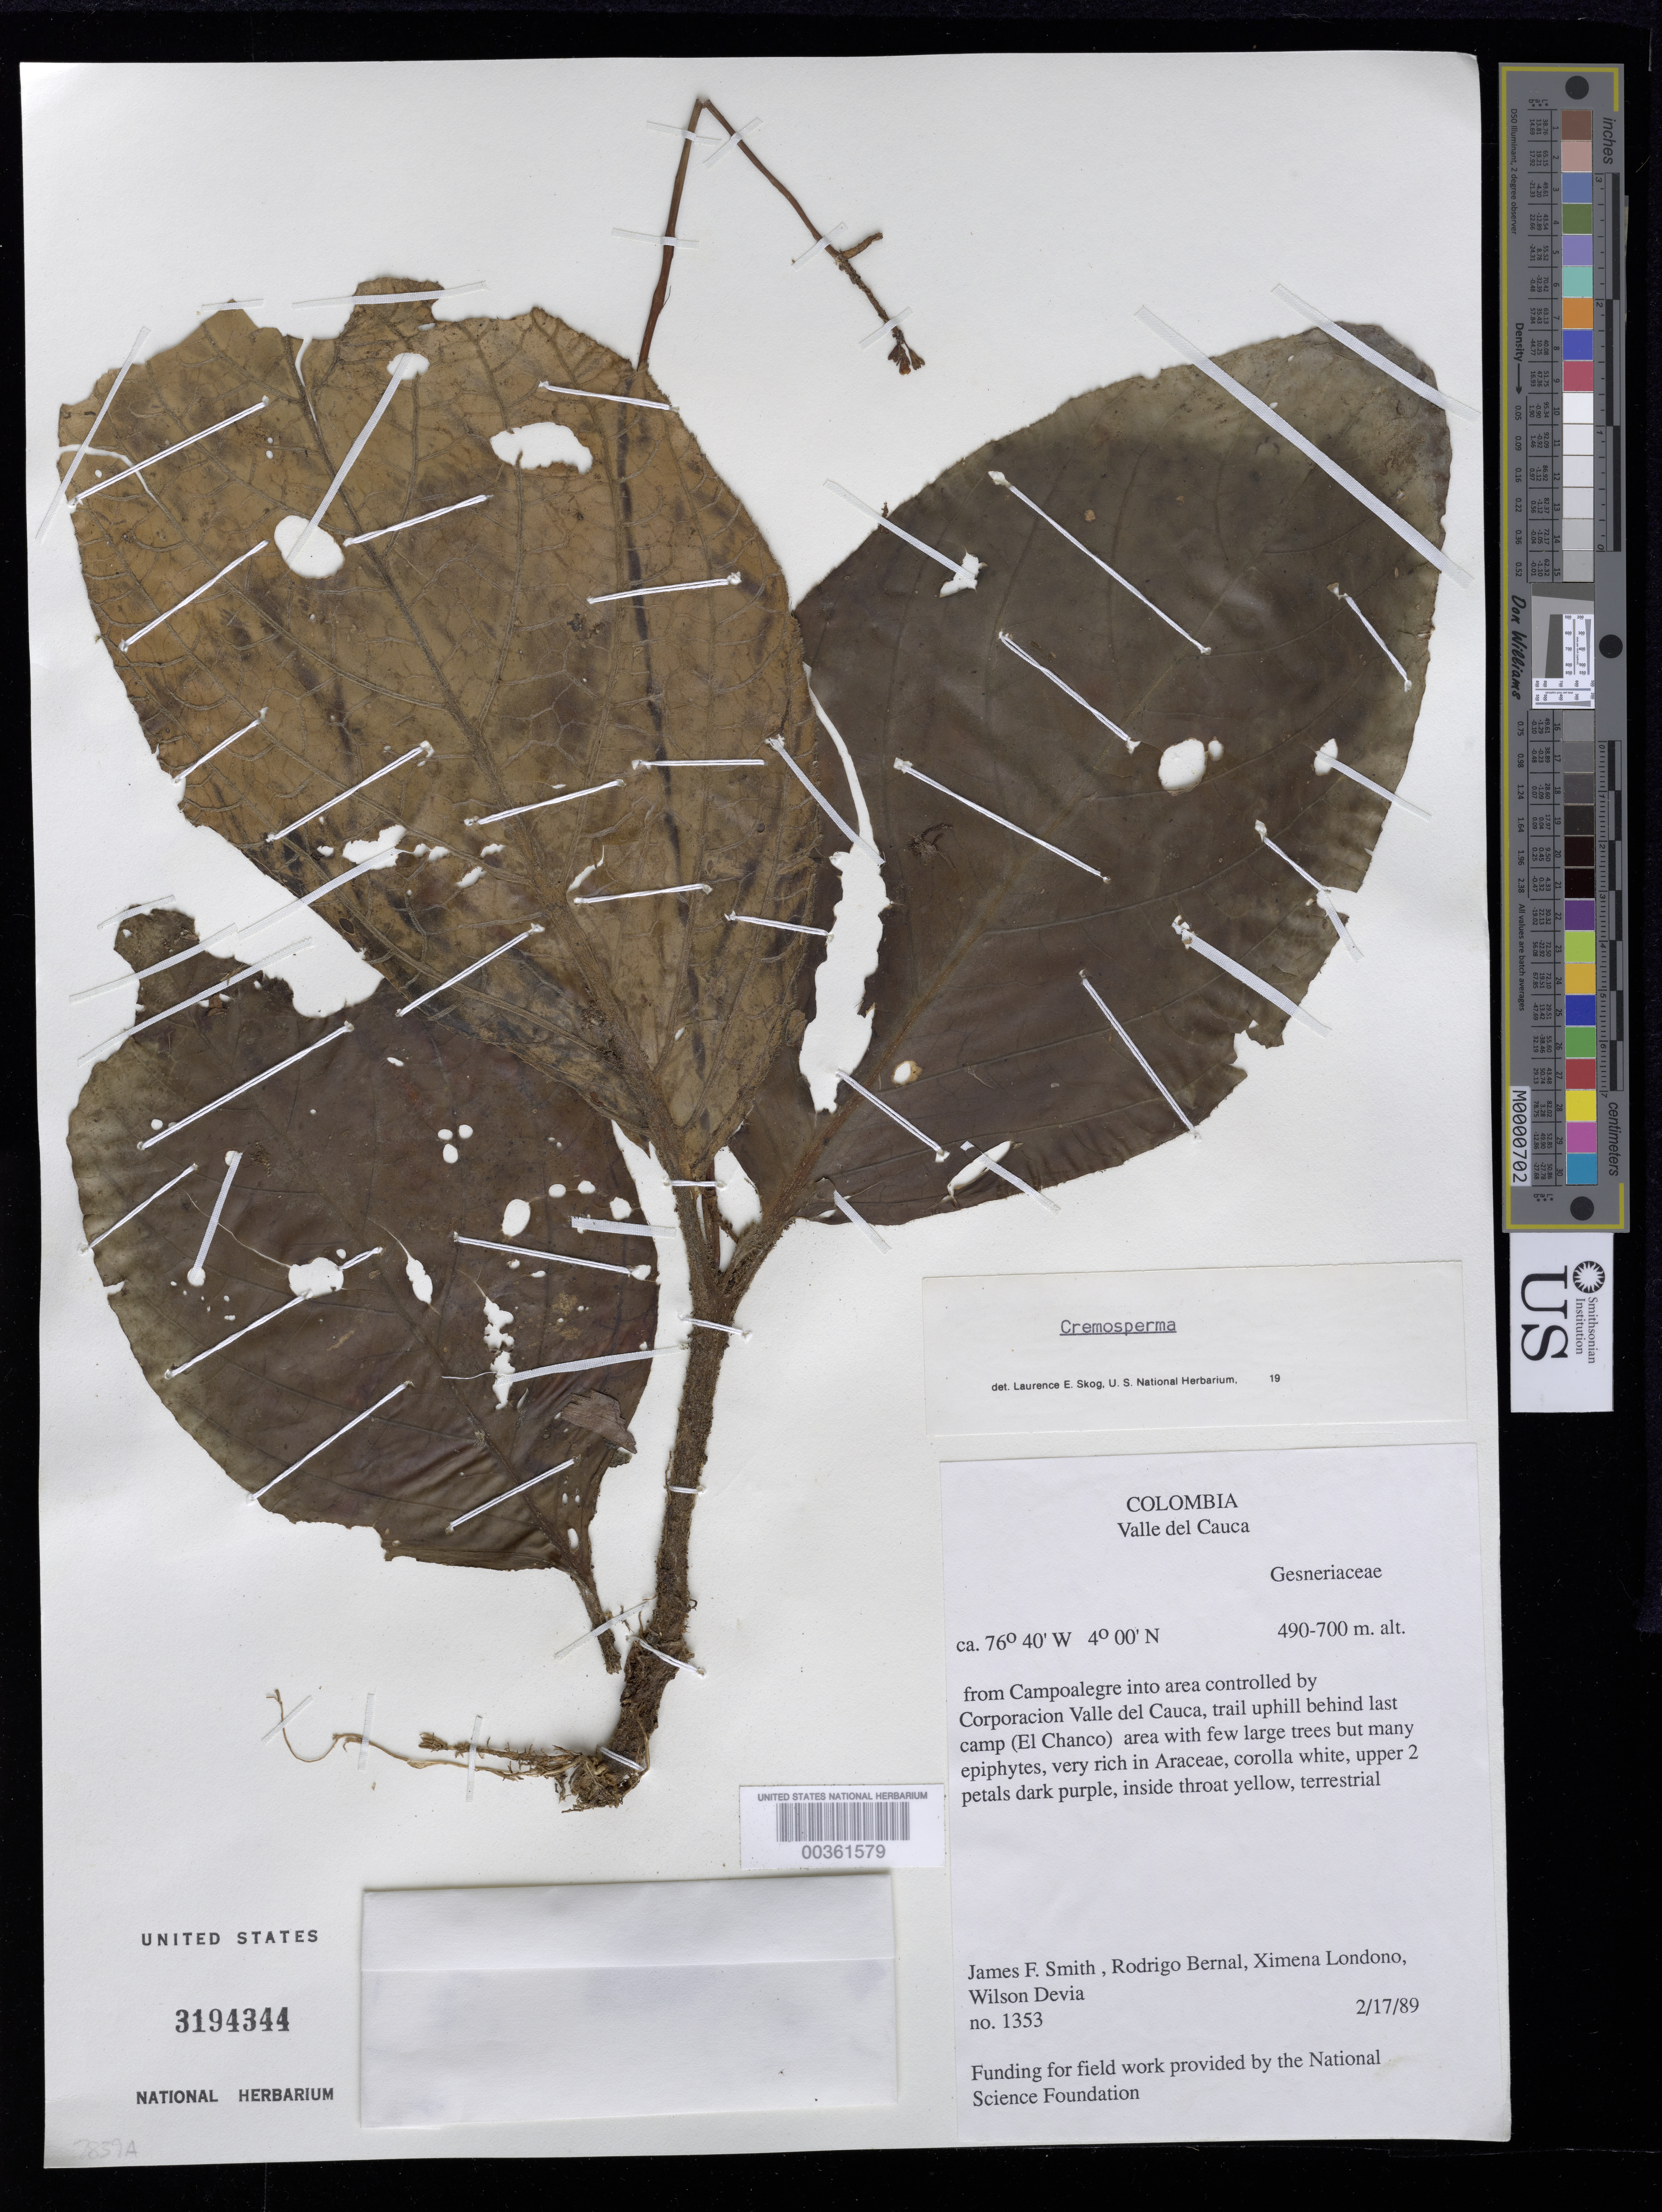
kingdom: Plantae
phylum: Tracheophyta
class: Magnoliopsida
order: Lamiales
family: Gesneriaceae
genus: Cremosperma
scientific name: Cremosperma sp.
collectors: J. Smith, R. Bernal, X. Londoño & W. Devia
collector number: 1353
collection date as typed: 17 Feb 1989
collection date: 1989-02-17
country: Colombia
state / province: Valle del Cauca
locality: From Campoalegre into area controlled by Corporacion Valle del Cauca, trail uphill behind last camp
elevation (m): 490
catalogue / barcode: US 3194344